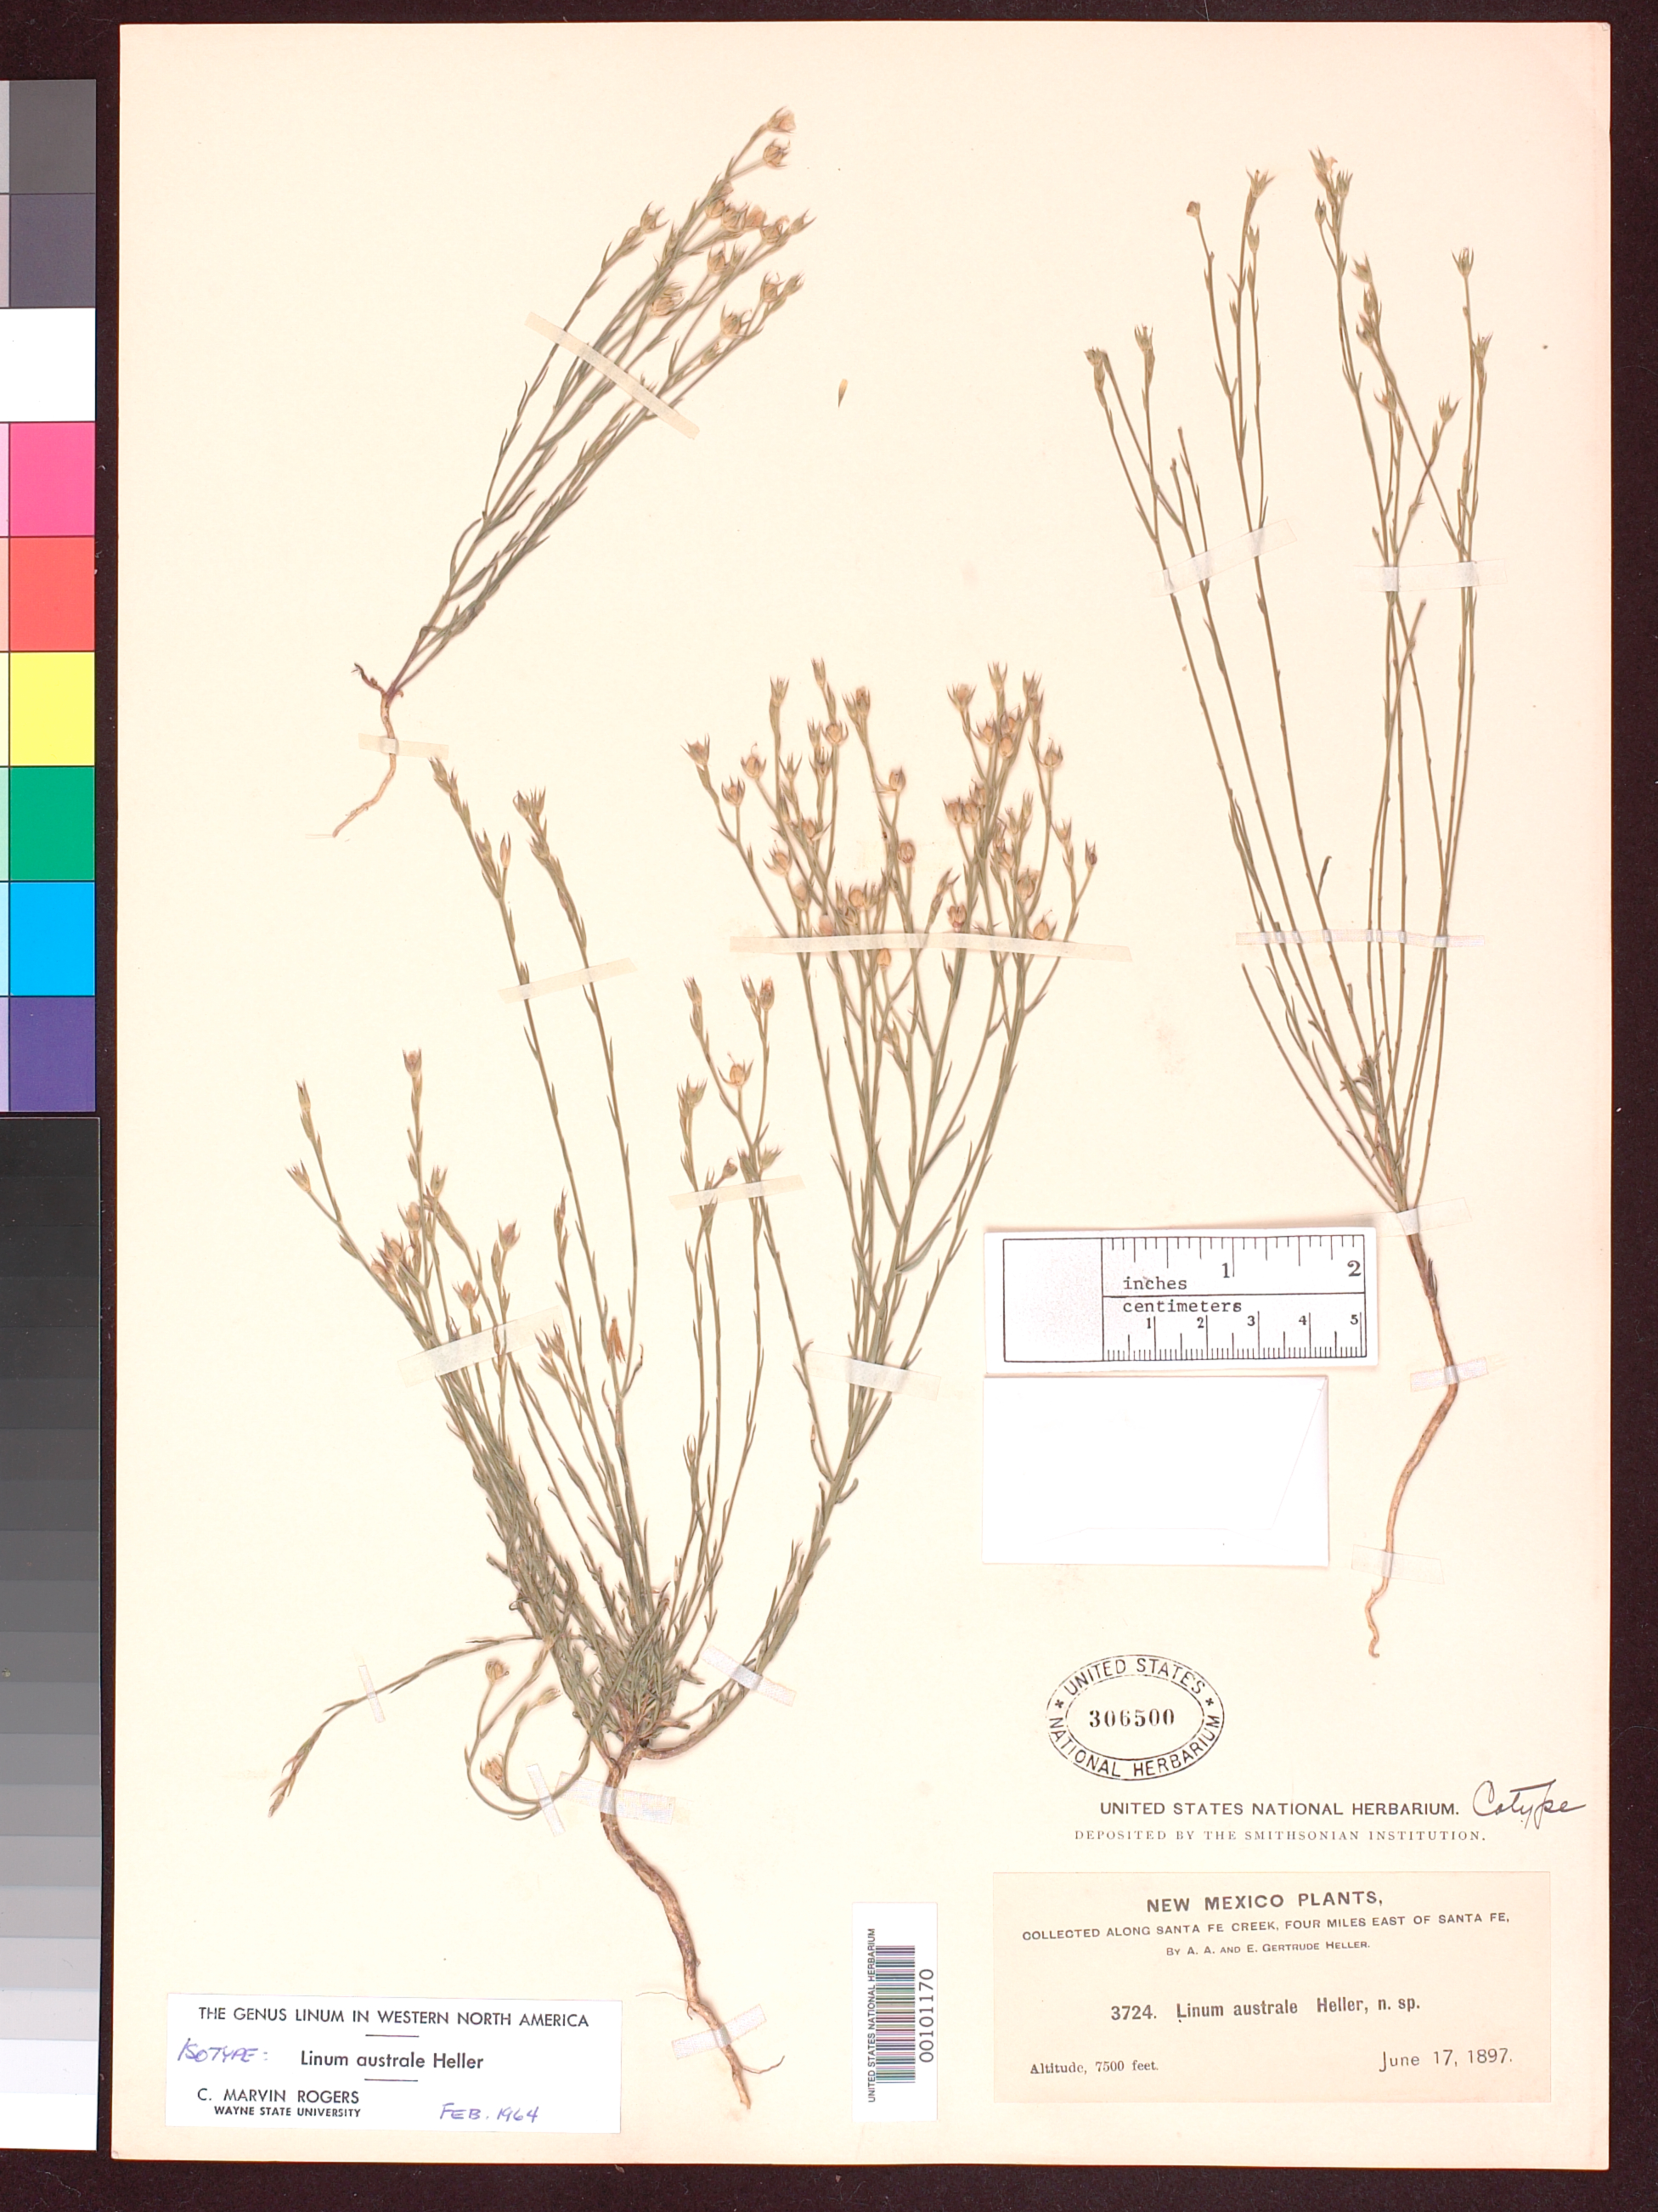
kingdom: Plantae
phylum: Tracheophyta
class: Magnoliopsida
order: Malpighiales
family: Linaceae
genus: Linum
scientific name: Linum australe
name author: A. Heller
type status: Isotype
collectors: A. A. Heller & E. G. Heller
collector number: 3724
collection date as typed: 17 Jun 1897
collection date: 1897-06-17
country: United States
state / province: New Mexico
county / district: Santa Fe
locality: Santa Fe Creek,4 miles east of Santa Fe.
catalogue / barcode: US 306500